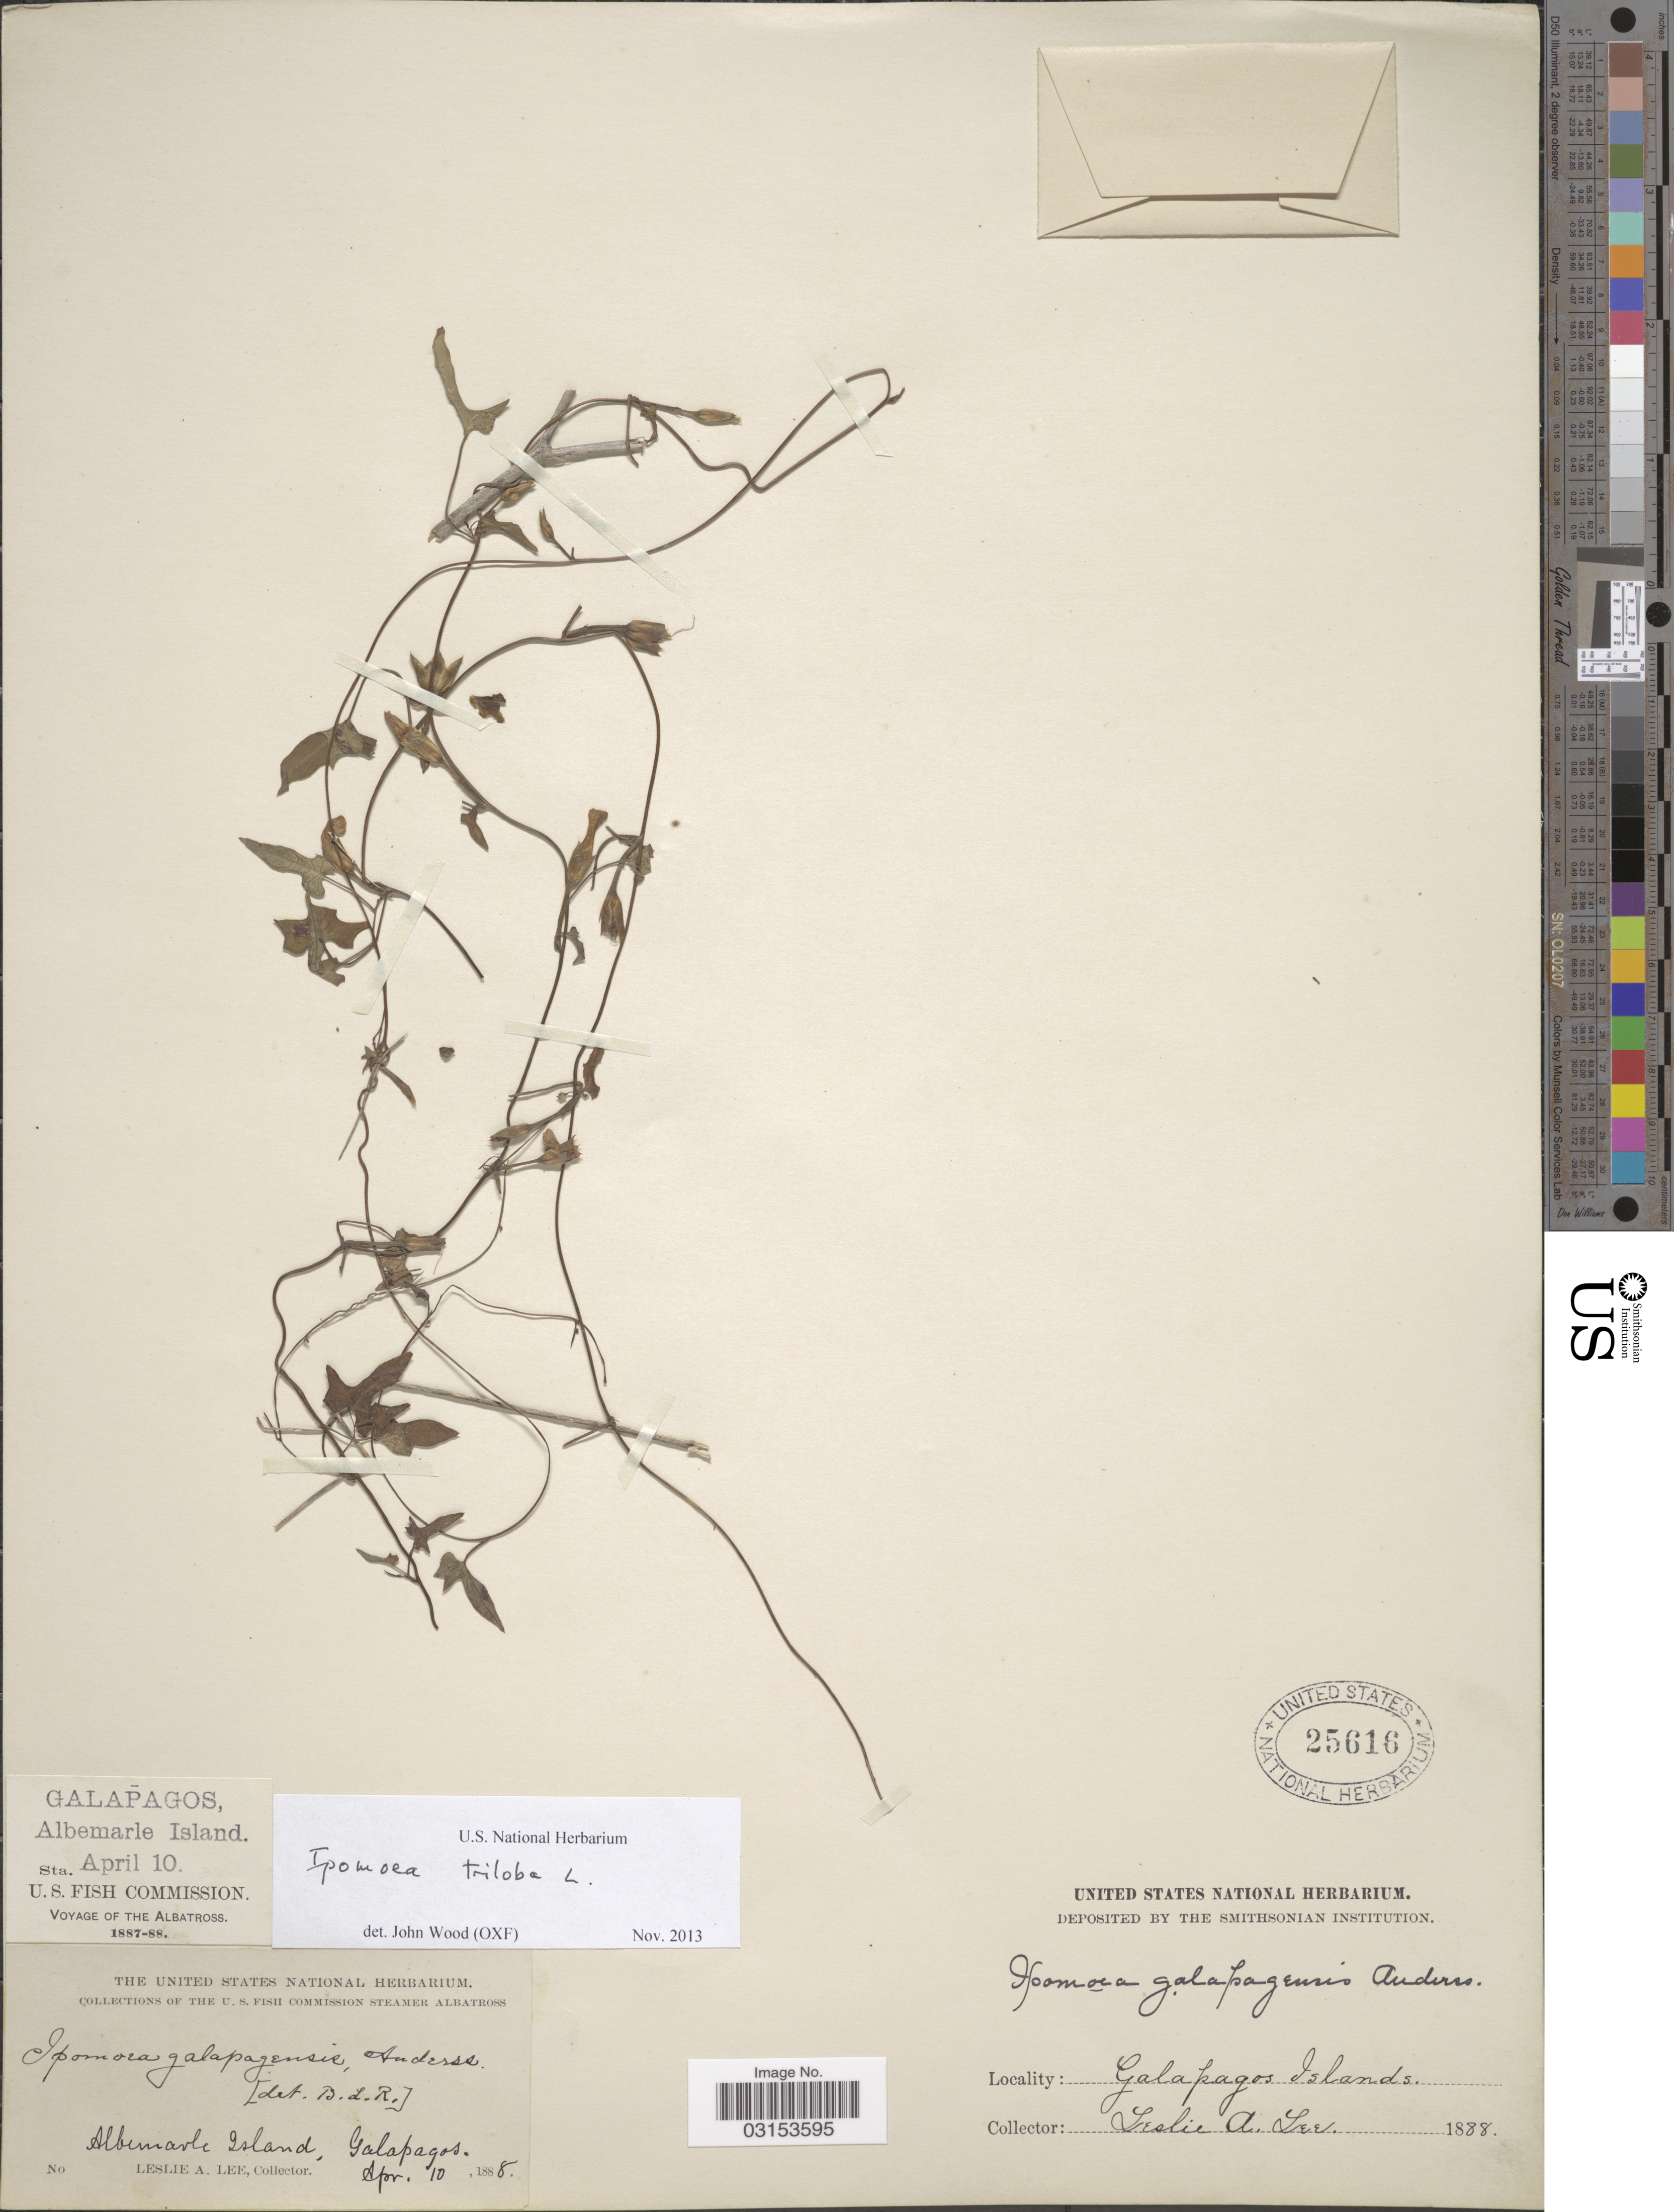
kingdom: Plantae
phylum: Tracheophyta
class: Magnoliopsida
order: Solanales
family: Convolvulaceae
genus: Ipomoea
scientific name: Ipomoea triloba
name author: L.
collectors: L. Lee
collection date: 1888-04-10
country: Ecuador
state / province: Colón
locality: Albemarle Island, Galapagos Islands.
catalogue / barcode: US 25616